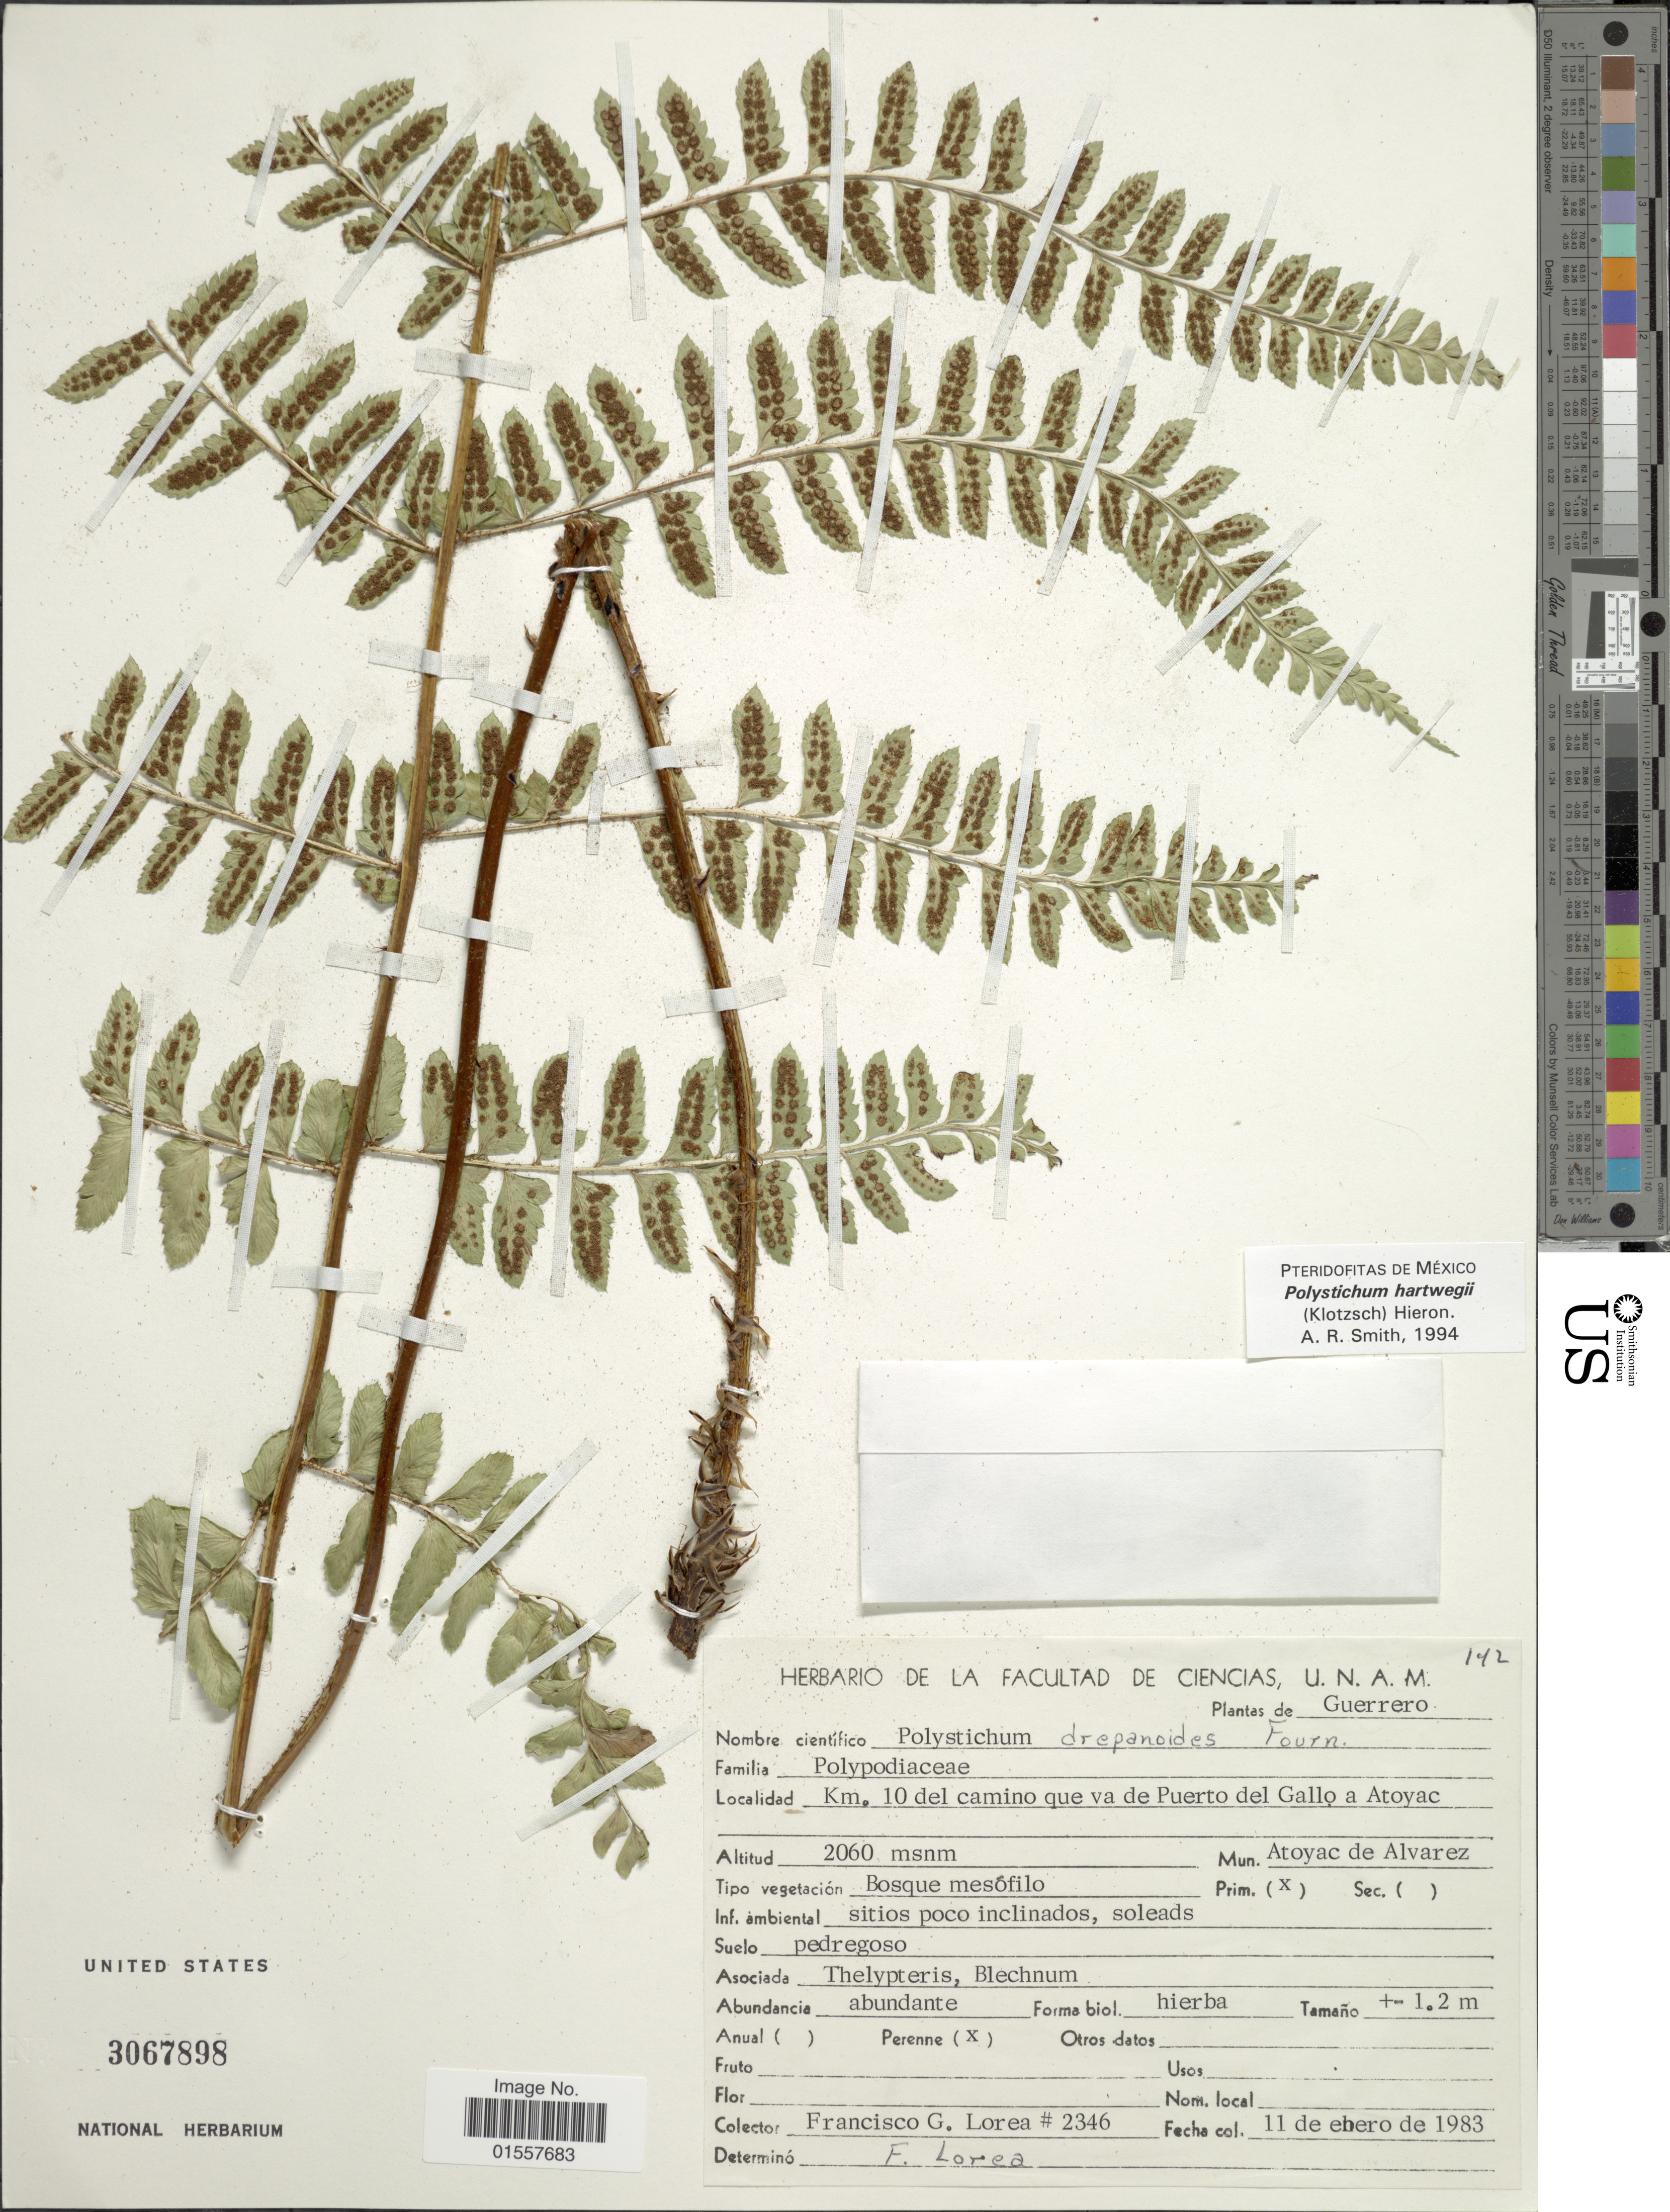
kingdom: Plantae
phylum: Tracheophyta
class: Polypodiopsida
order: Polypodiales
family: Dryopteridaceae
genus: Polystichum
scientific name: Polystichum hartwegii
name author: (Klotzsch) Hieron.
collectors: F. Lorea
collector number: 2346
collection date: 1983-01-11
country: Mexico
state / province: Guerrero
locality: Km. 10 del camino que va de Puerto del Gallo a Atoyac, Mun. Atoyac de Alvarez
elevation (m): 2060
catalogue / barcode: US 3067898